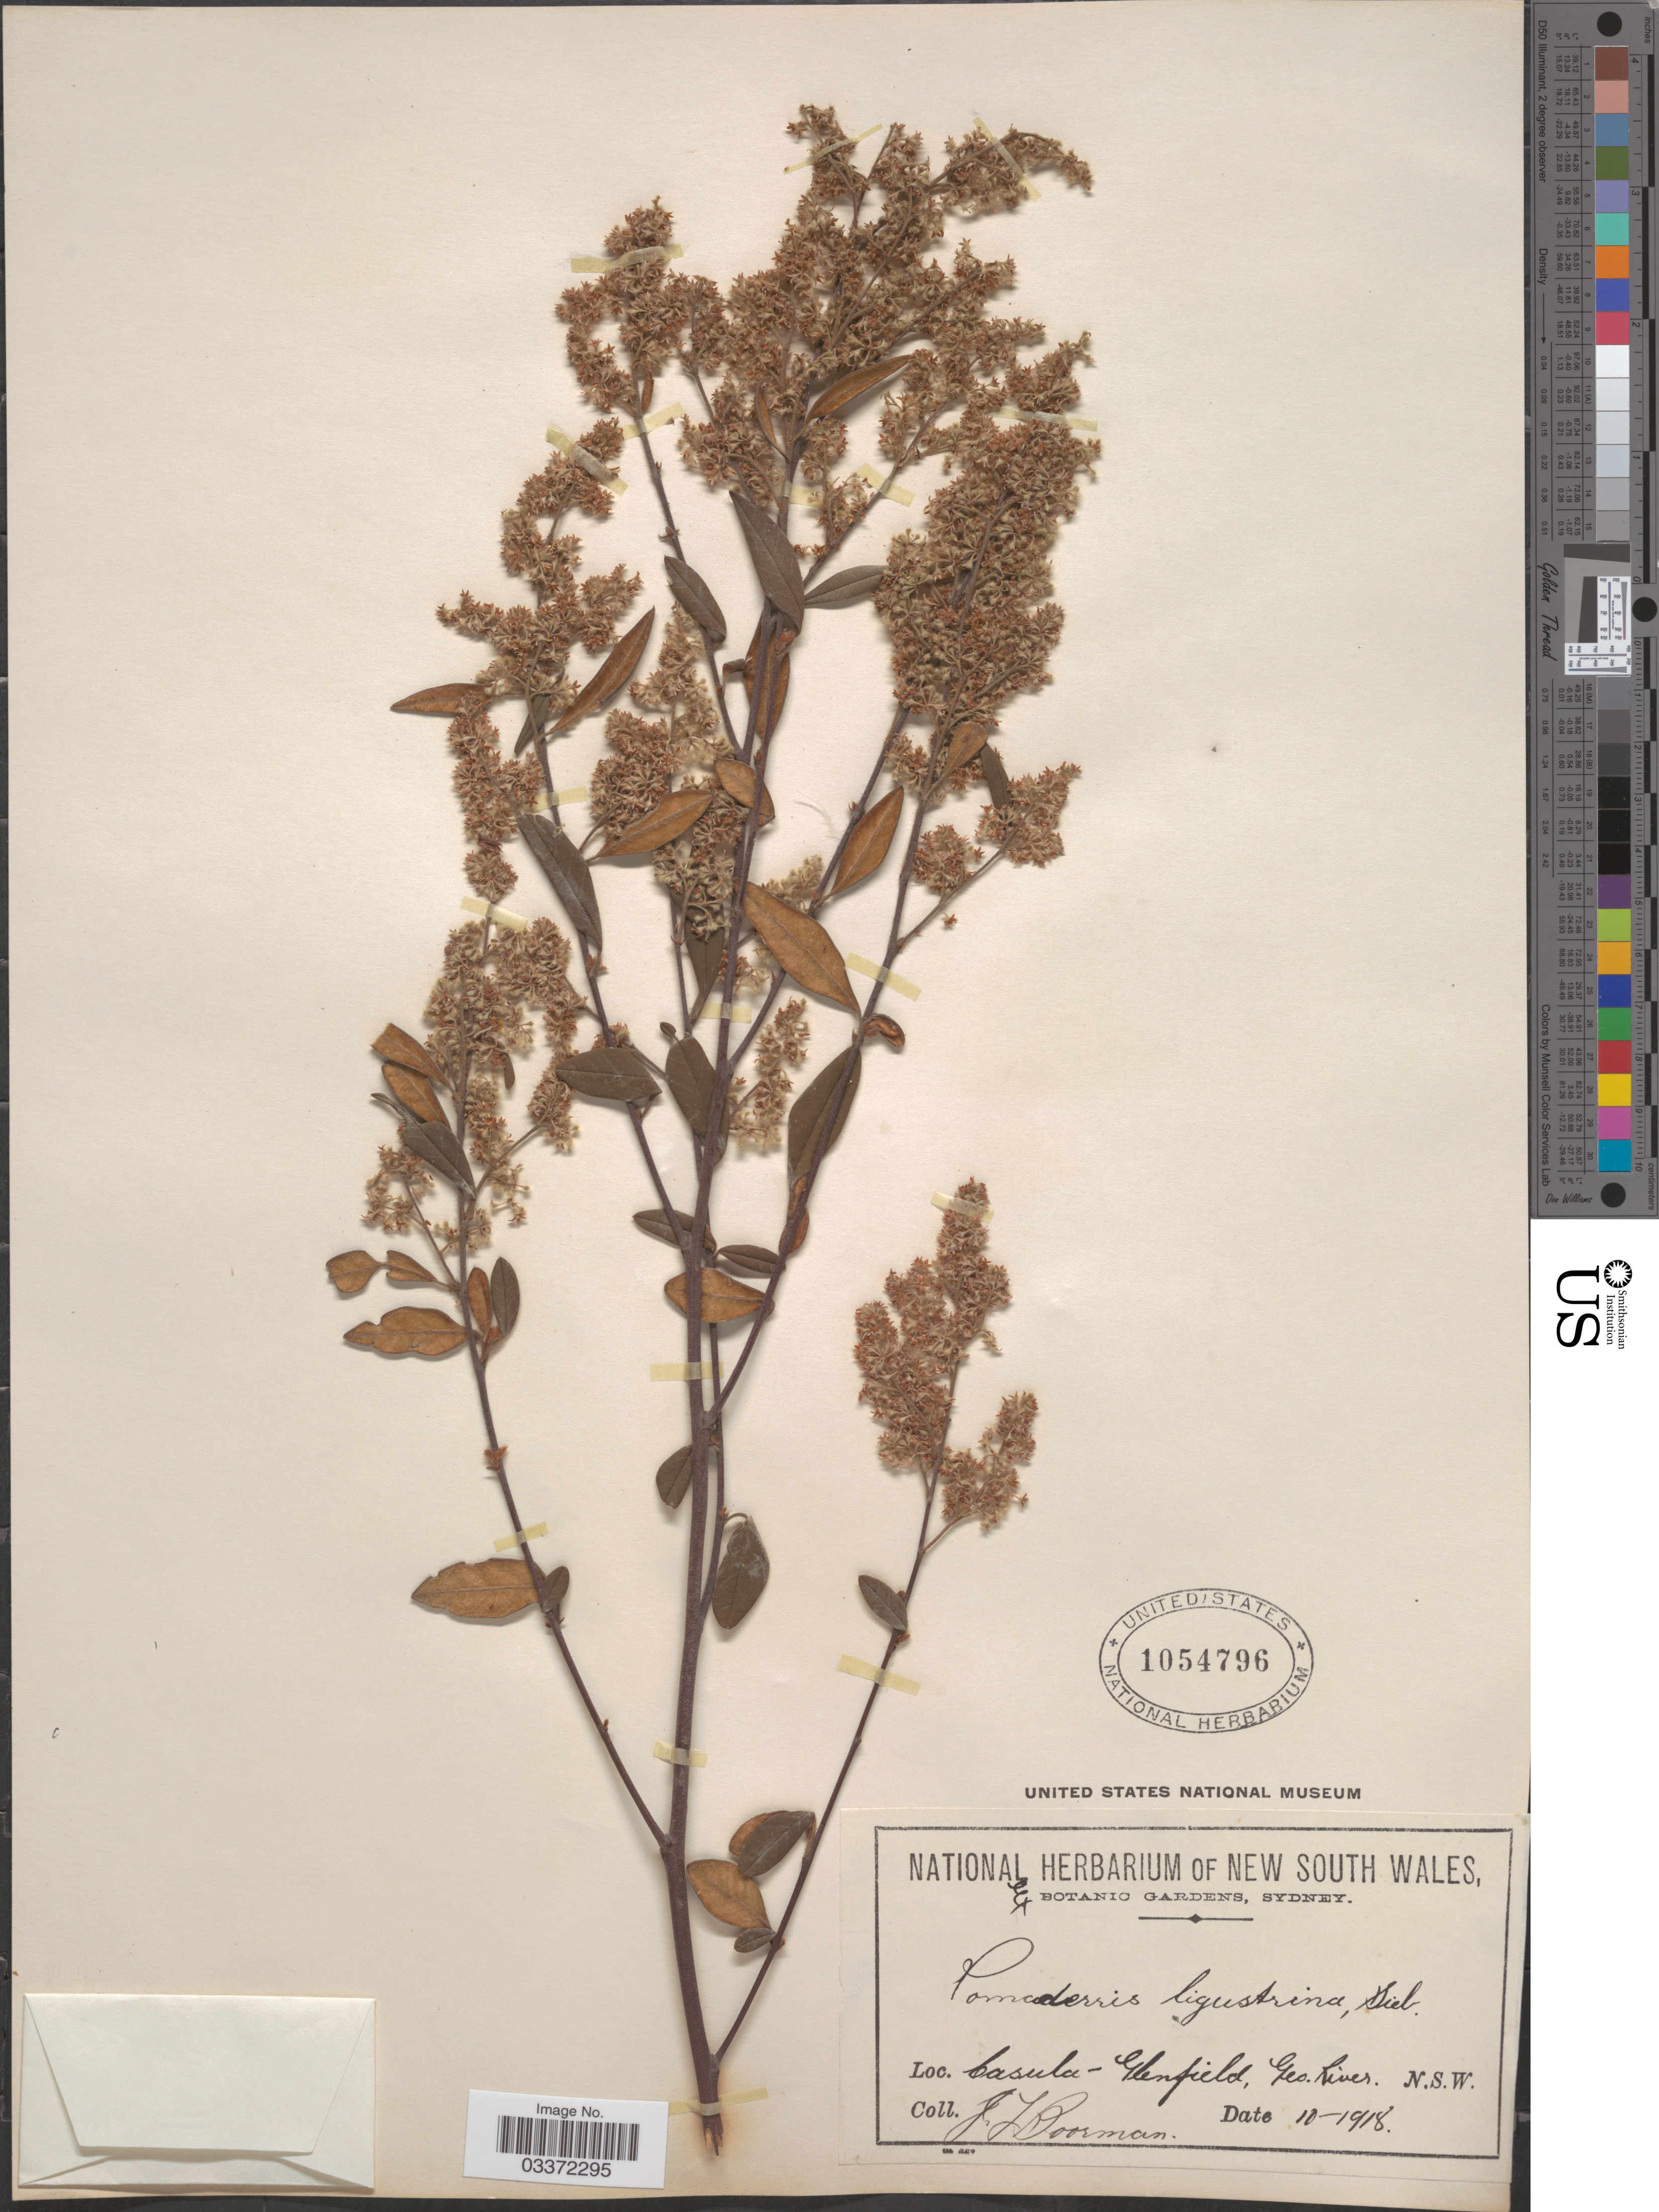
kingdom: Plantae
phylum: Tracheophyta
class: Magnoliopsida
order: Rosales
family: Rhamnaceae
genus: Pomaderris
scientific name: Pomaderris ligustrina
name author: Sieber ex DC.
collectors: J. Boorman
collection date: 1918-10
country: Australia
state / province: New South Wales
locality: Casula - Glenfield, Geo. River.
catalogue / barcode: US 1054796